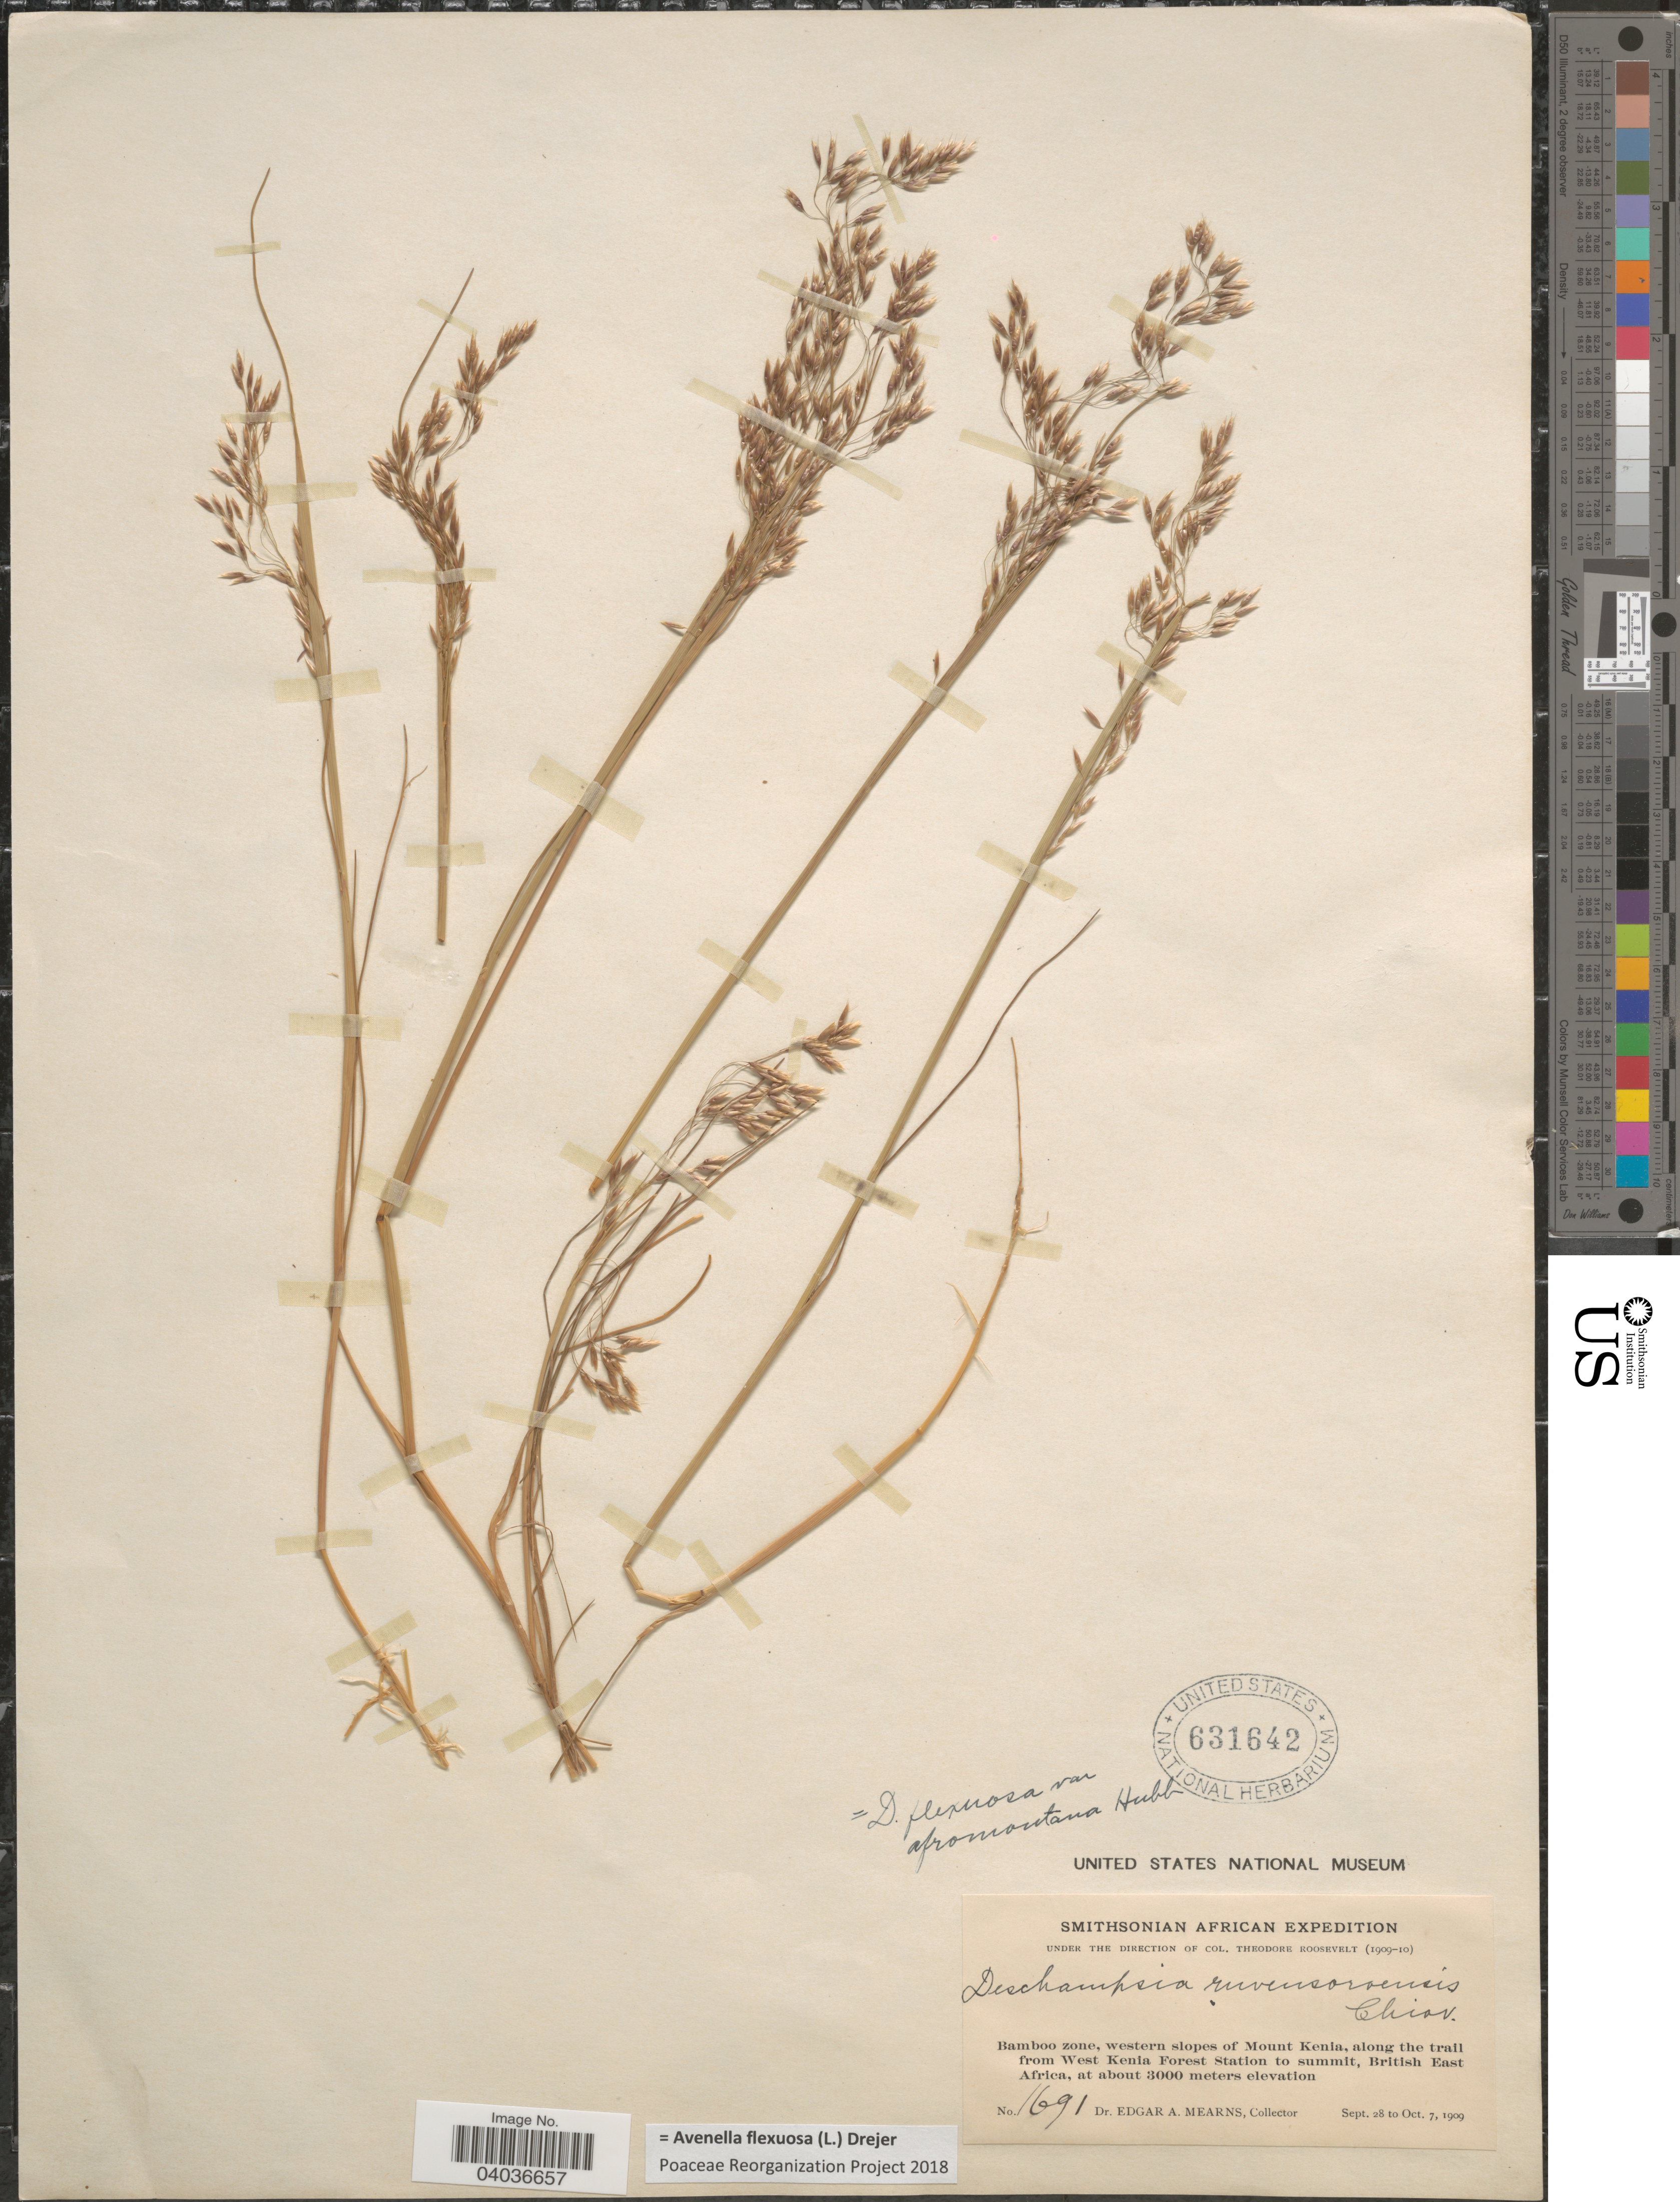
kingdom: Plantae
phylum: Tracheophyta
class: Liliopsida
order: Poales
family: Poaceae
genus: Avenella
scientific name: Avenella flexuosa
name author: (L.) Drejer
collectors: E. A. Mearns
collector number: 1691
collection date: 1909-09-28/1909-10-07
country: Kenya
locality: Bamboo zone, western slopes of Mount Kenia, along the trail from West Kenia Forest Station to summit, British East Africa.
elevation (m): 3000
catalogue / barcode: US 631642